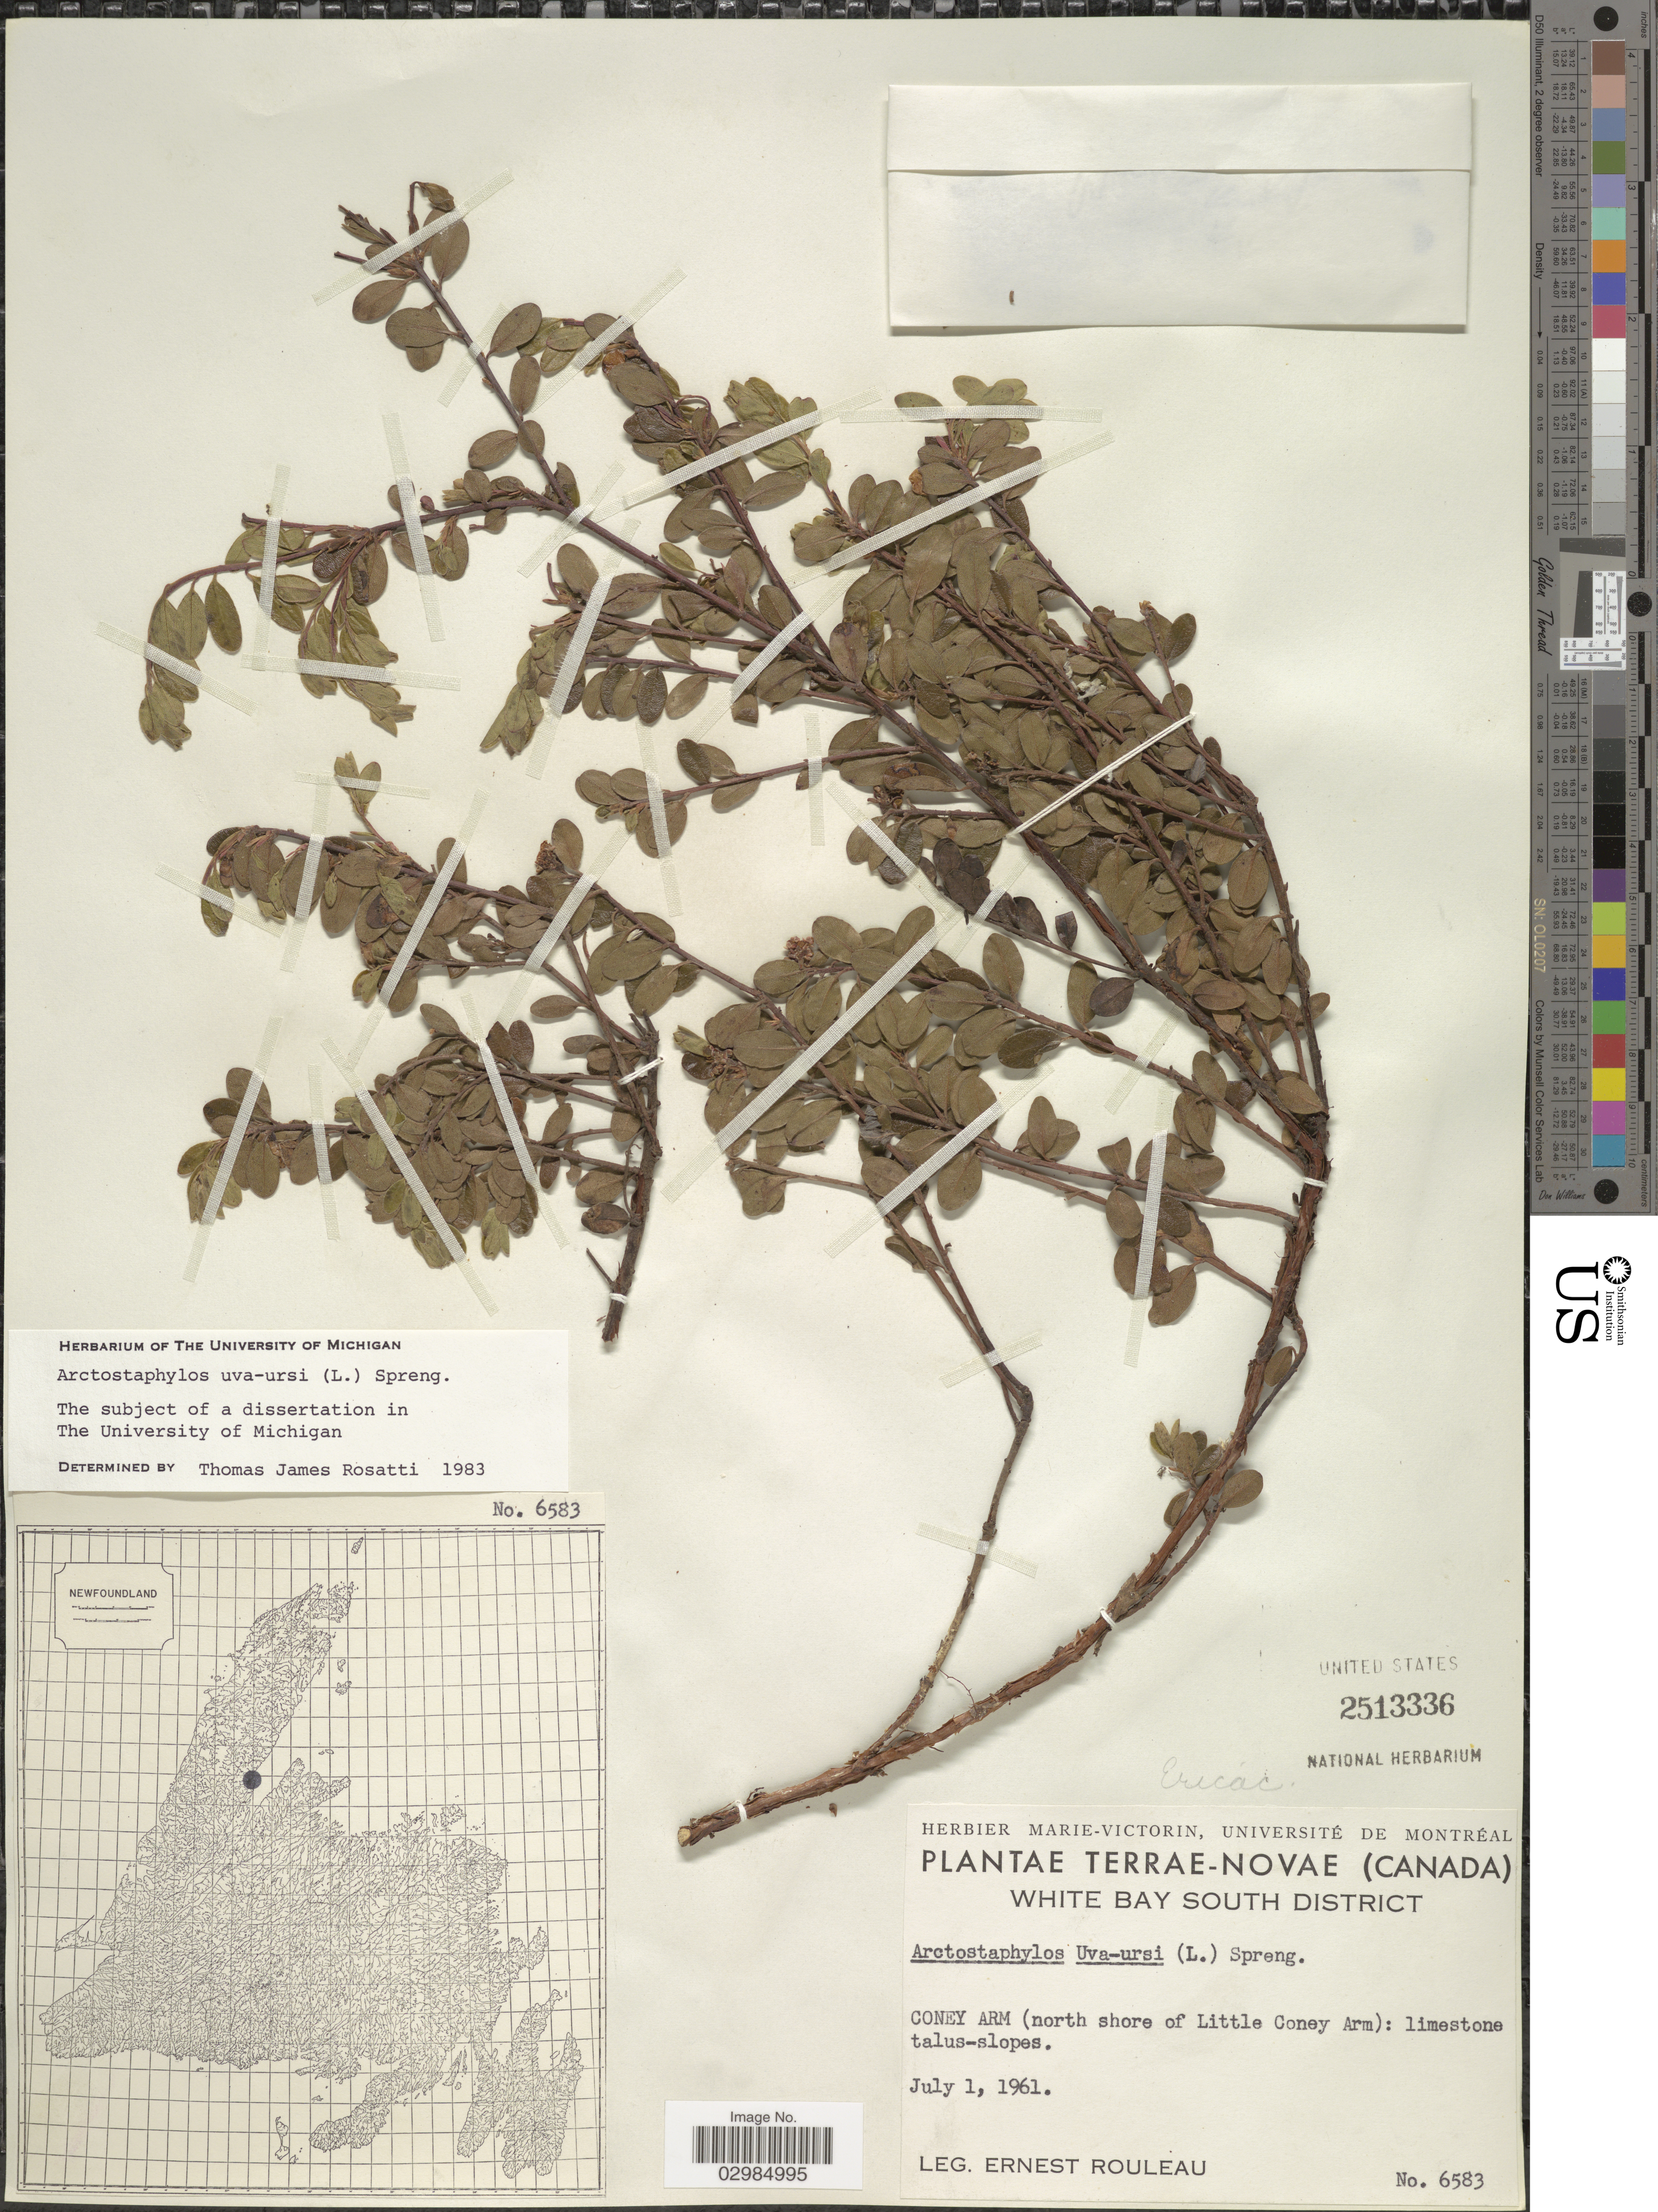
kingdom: Plantae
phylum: Tracheophyta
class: Magnoliopsida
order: Ericales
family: Ericaceae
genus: Arctostaphylos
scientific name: Arctostaphylos uva-ursi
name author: (L.) Spreng.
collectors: E. Rouleau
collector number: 6583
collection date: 1961-07-01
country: Canada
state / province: Newfoundland and Labrador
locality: Terrae-Novae. White Bay South District. Coney Arm (north shore of Little Coney Arm): limestone talus-slopes.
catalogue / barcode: US 2513336